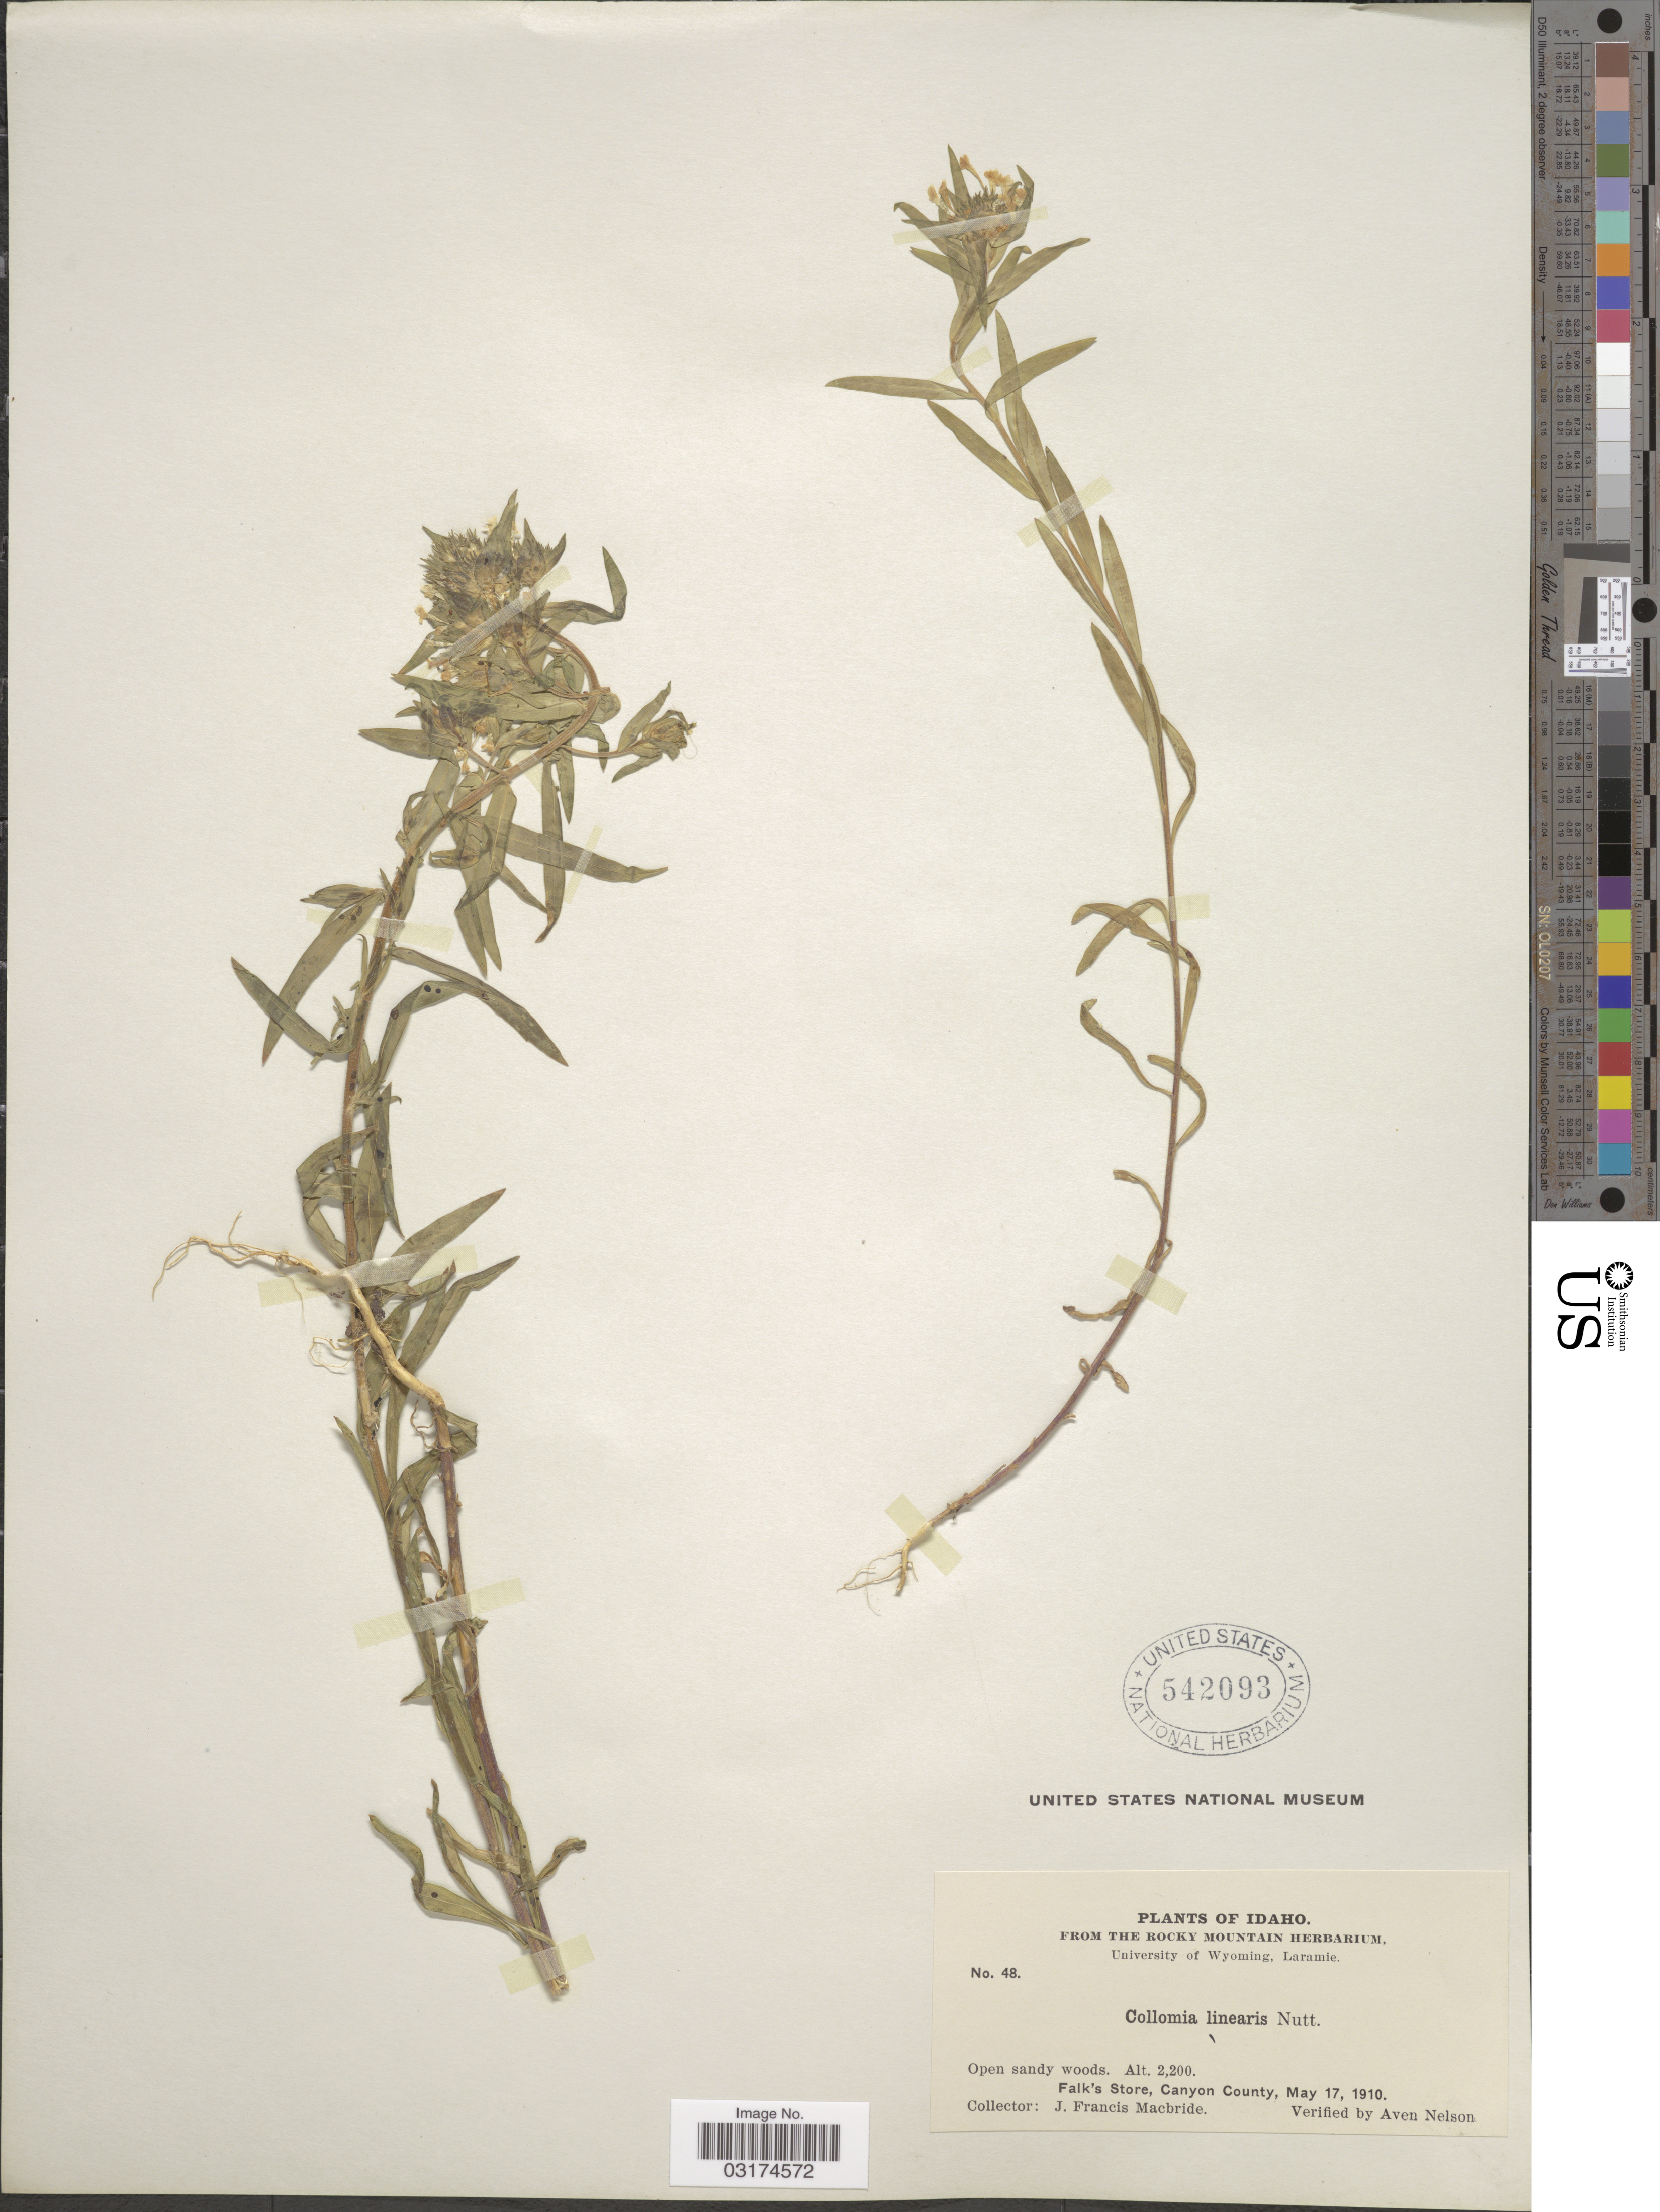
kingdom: Plantae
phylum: Tracheophyta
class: Magnoliopsida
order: Ericales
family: Polemoniaceae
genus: Collomia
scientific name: Collomia linearis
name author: Nutt.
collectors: J. F. Macbride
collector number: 48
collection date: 1910-05-17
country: United States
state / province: Idaho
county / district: Canyon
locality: Falk's Store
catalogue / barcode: US 542093